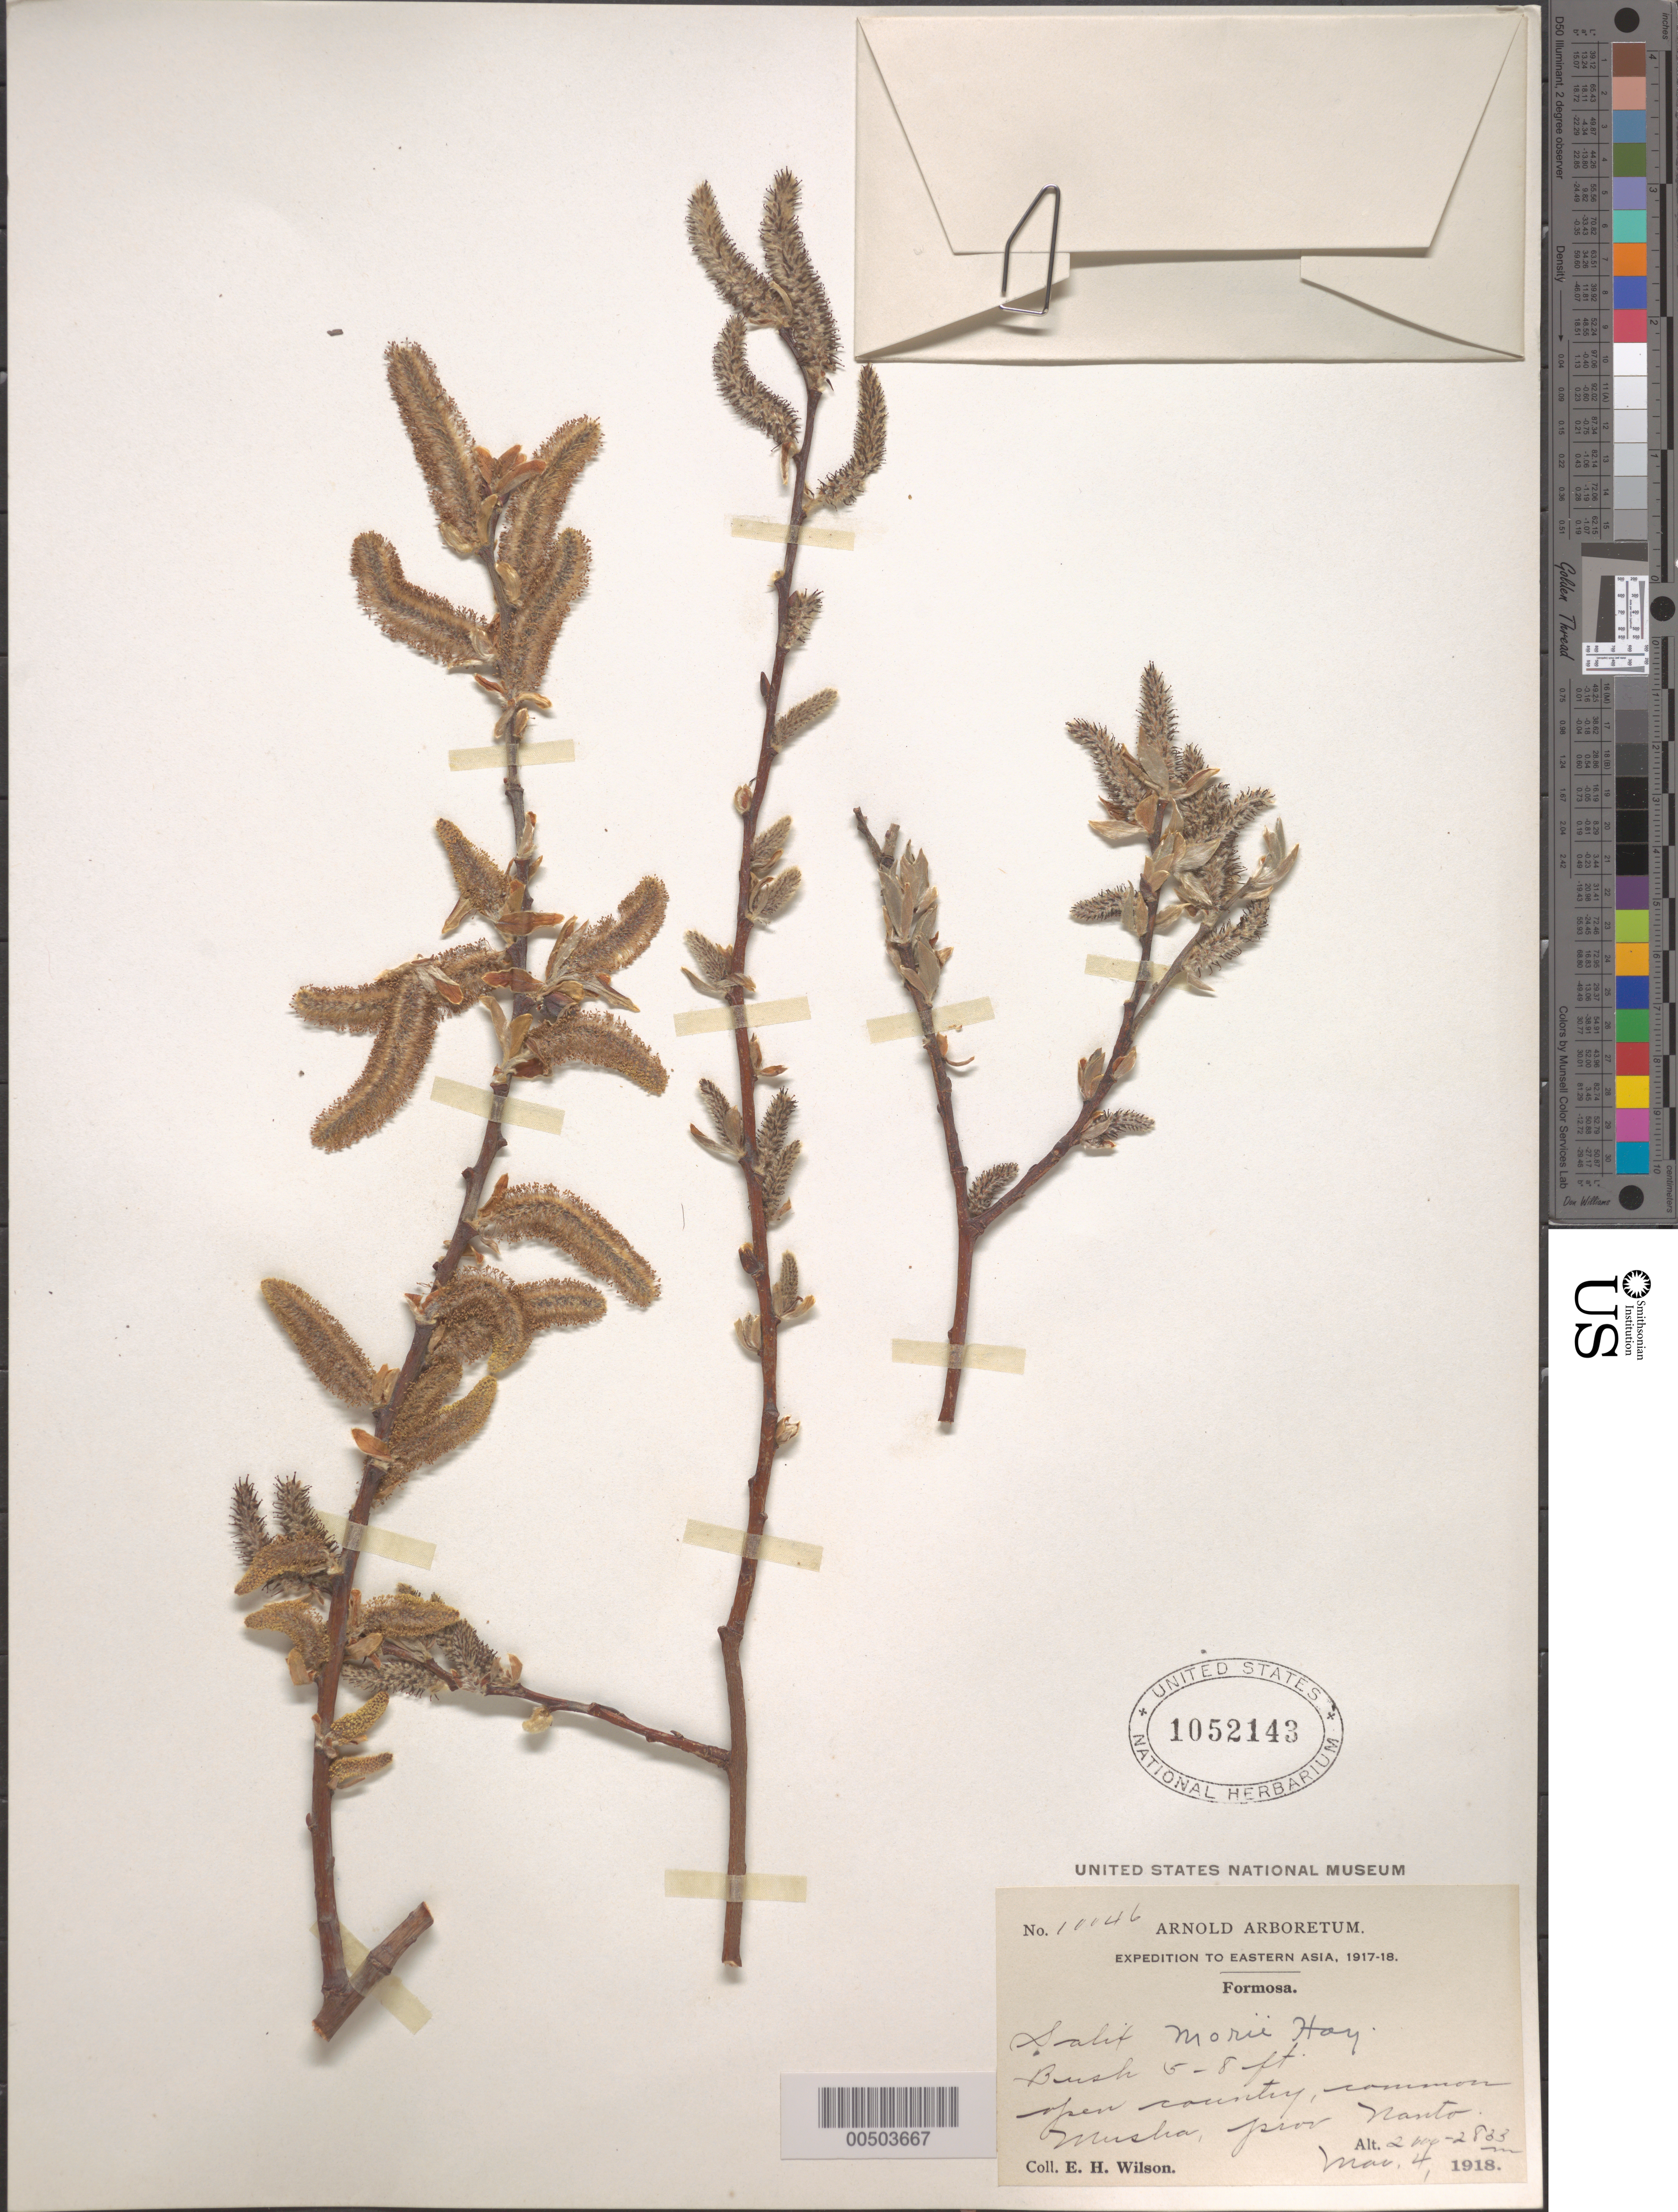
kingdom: Plantae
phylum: Tracheophyta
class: Magnoliopsida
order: Malpighiales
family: Salicaceae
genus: Salix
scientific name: Salix morii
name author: Hayata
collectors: E. H. Wilson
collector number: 10046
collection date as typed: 04 Mar 1918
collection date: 1918-03-04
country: Taiwan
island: Taiwan [Formosa]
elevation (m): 2100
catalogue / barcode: US 1052143